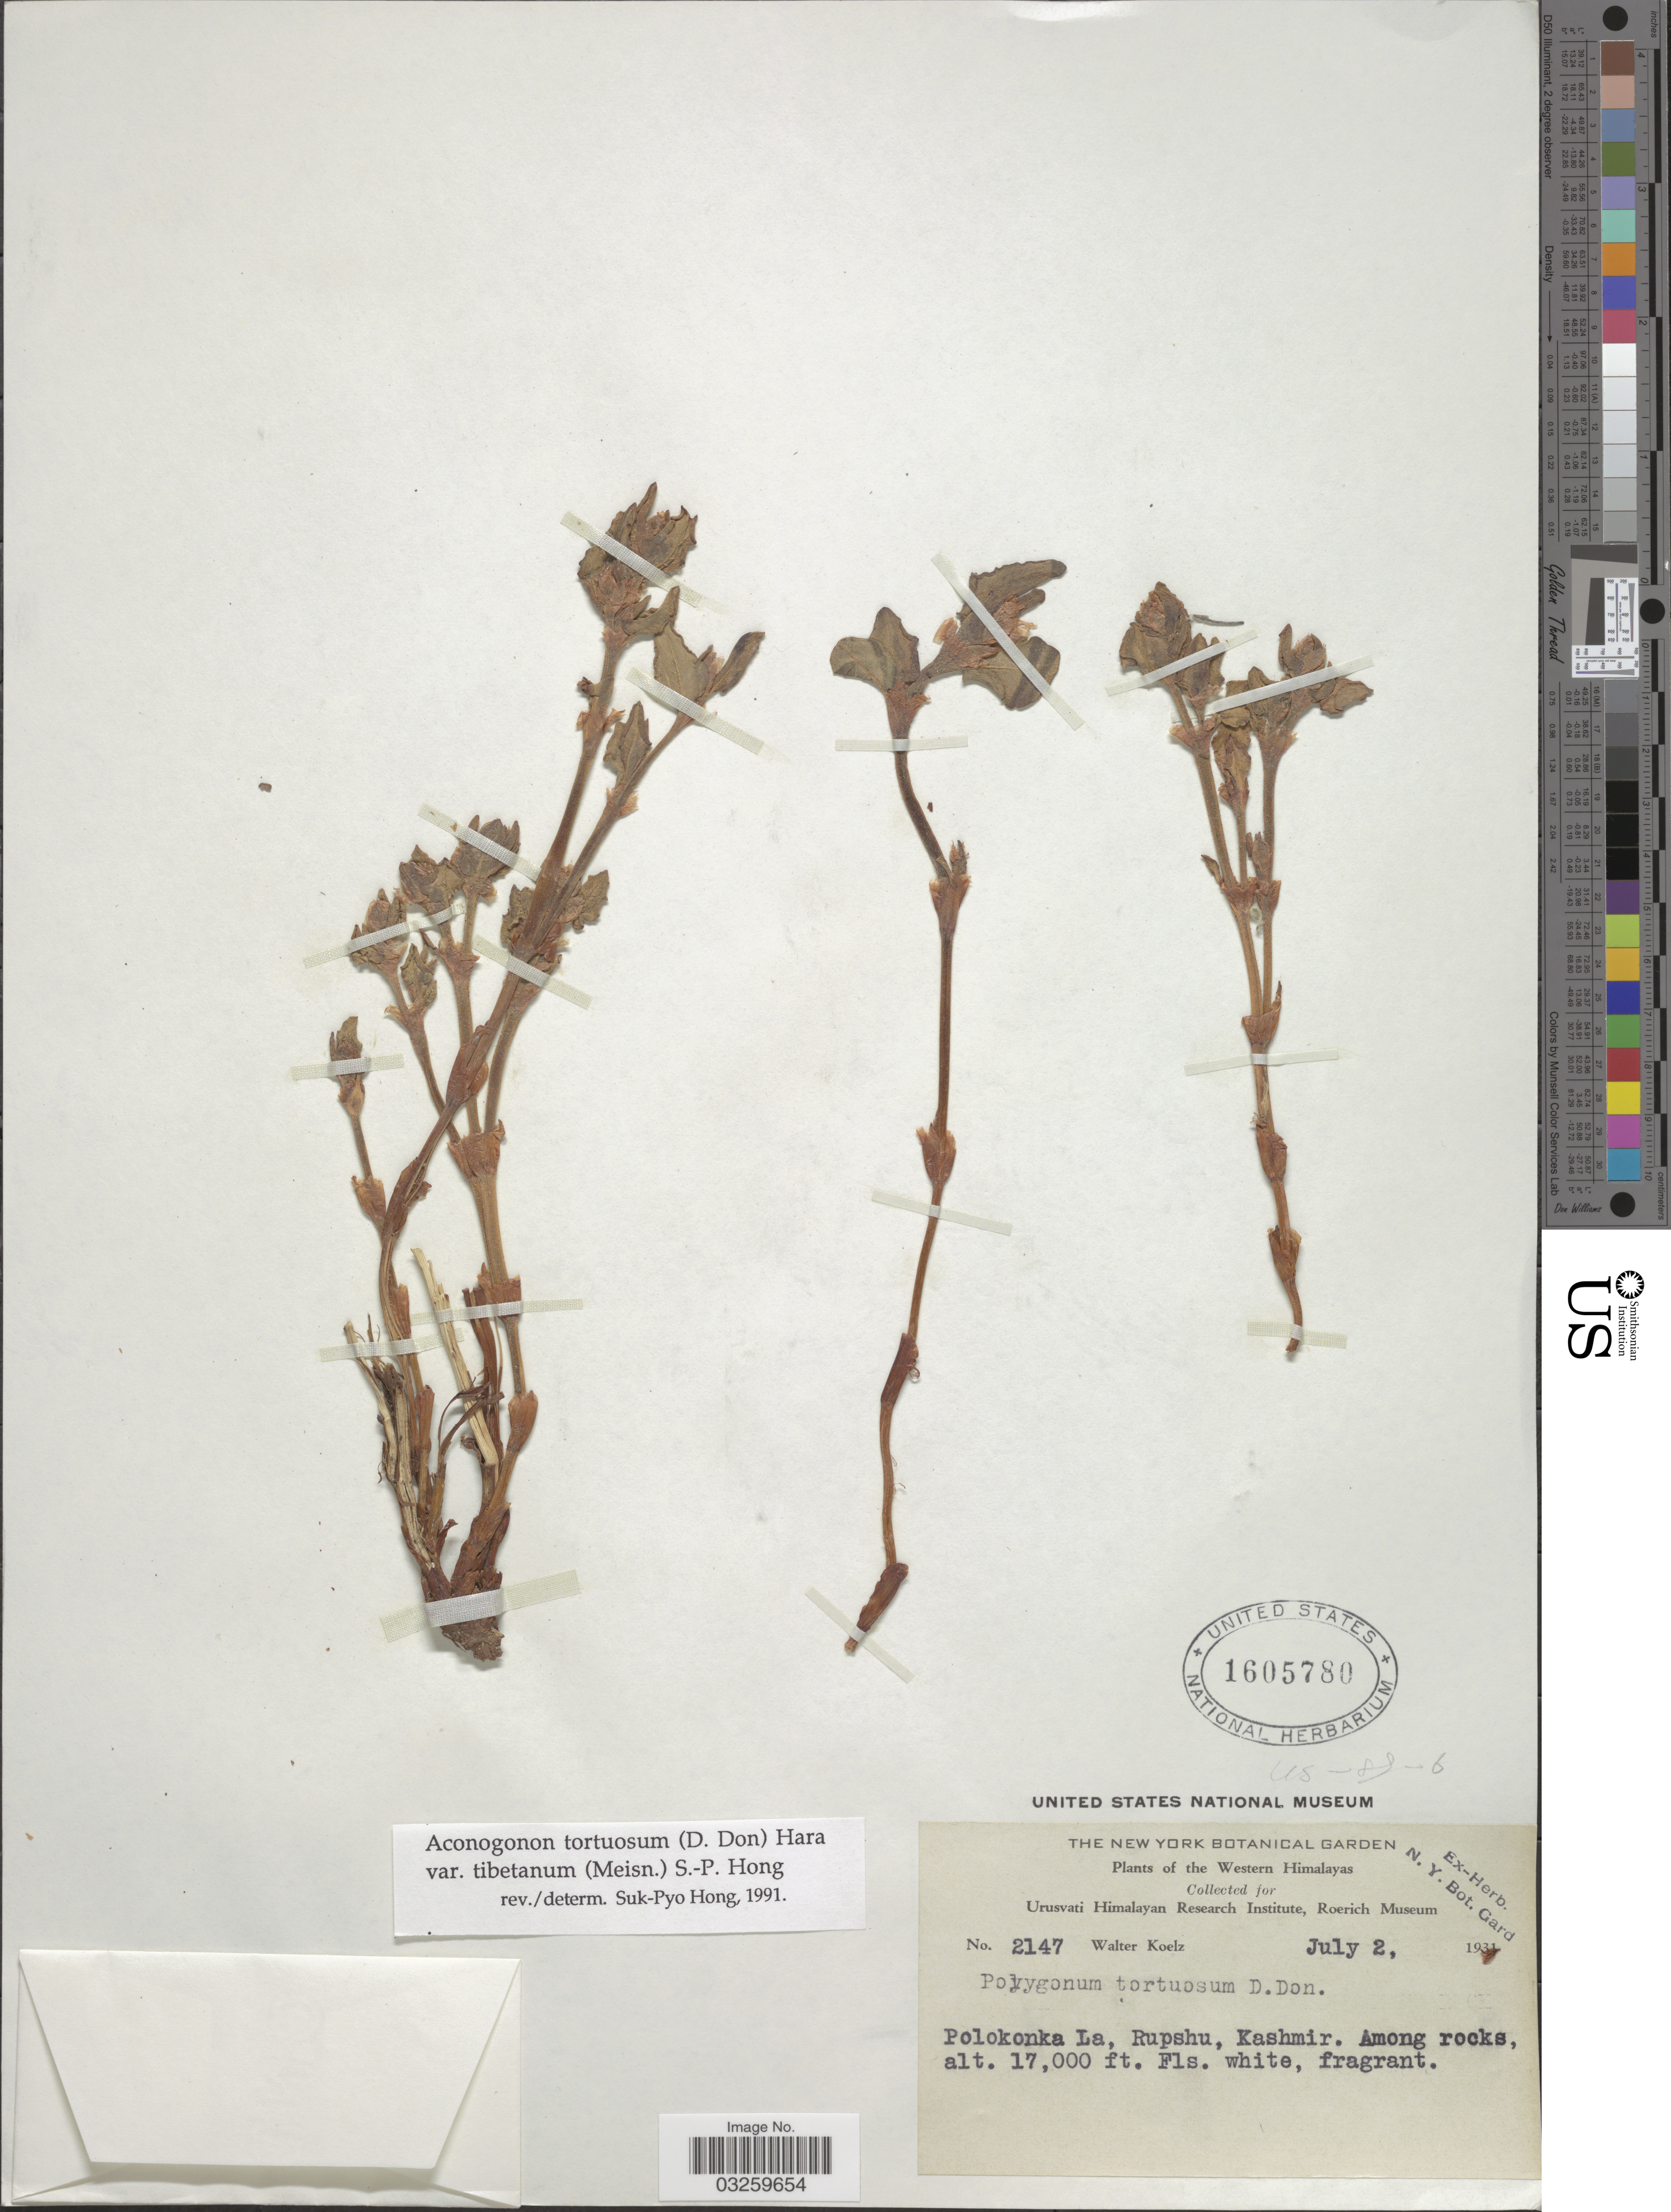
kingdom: Plantae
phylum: Tracheophyta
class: Magnoliopsida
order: Caryophyllales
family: Polygonaceae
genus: Koenigia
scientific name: Koenigia tortuosa var. tortuosa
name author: (D. Don) T.M. Schust. & Reveal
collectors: W. N. Koelz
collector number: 2147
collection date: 1931-07-02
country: India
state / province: Jammu and Kashmir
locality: Western Himalayas. Polokonka La, Rupshu, Kashmir.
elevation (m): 5182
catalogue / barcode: US 1605780